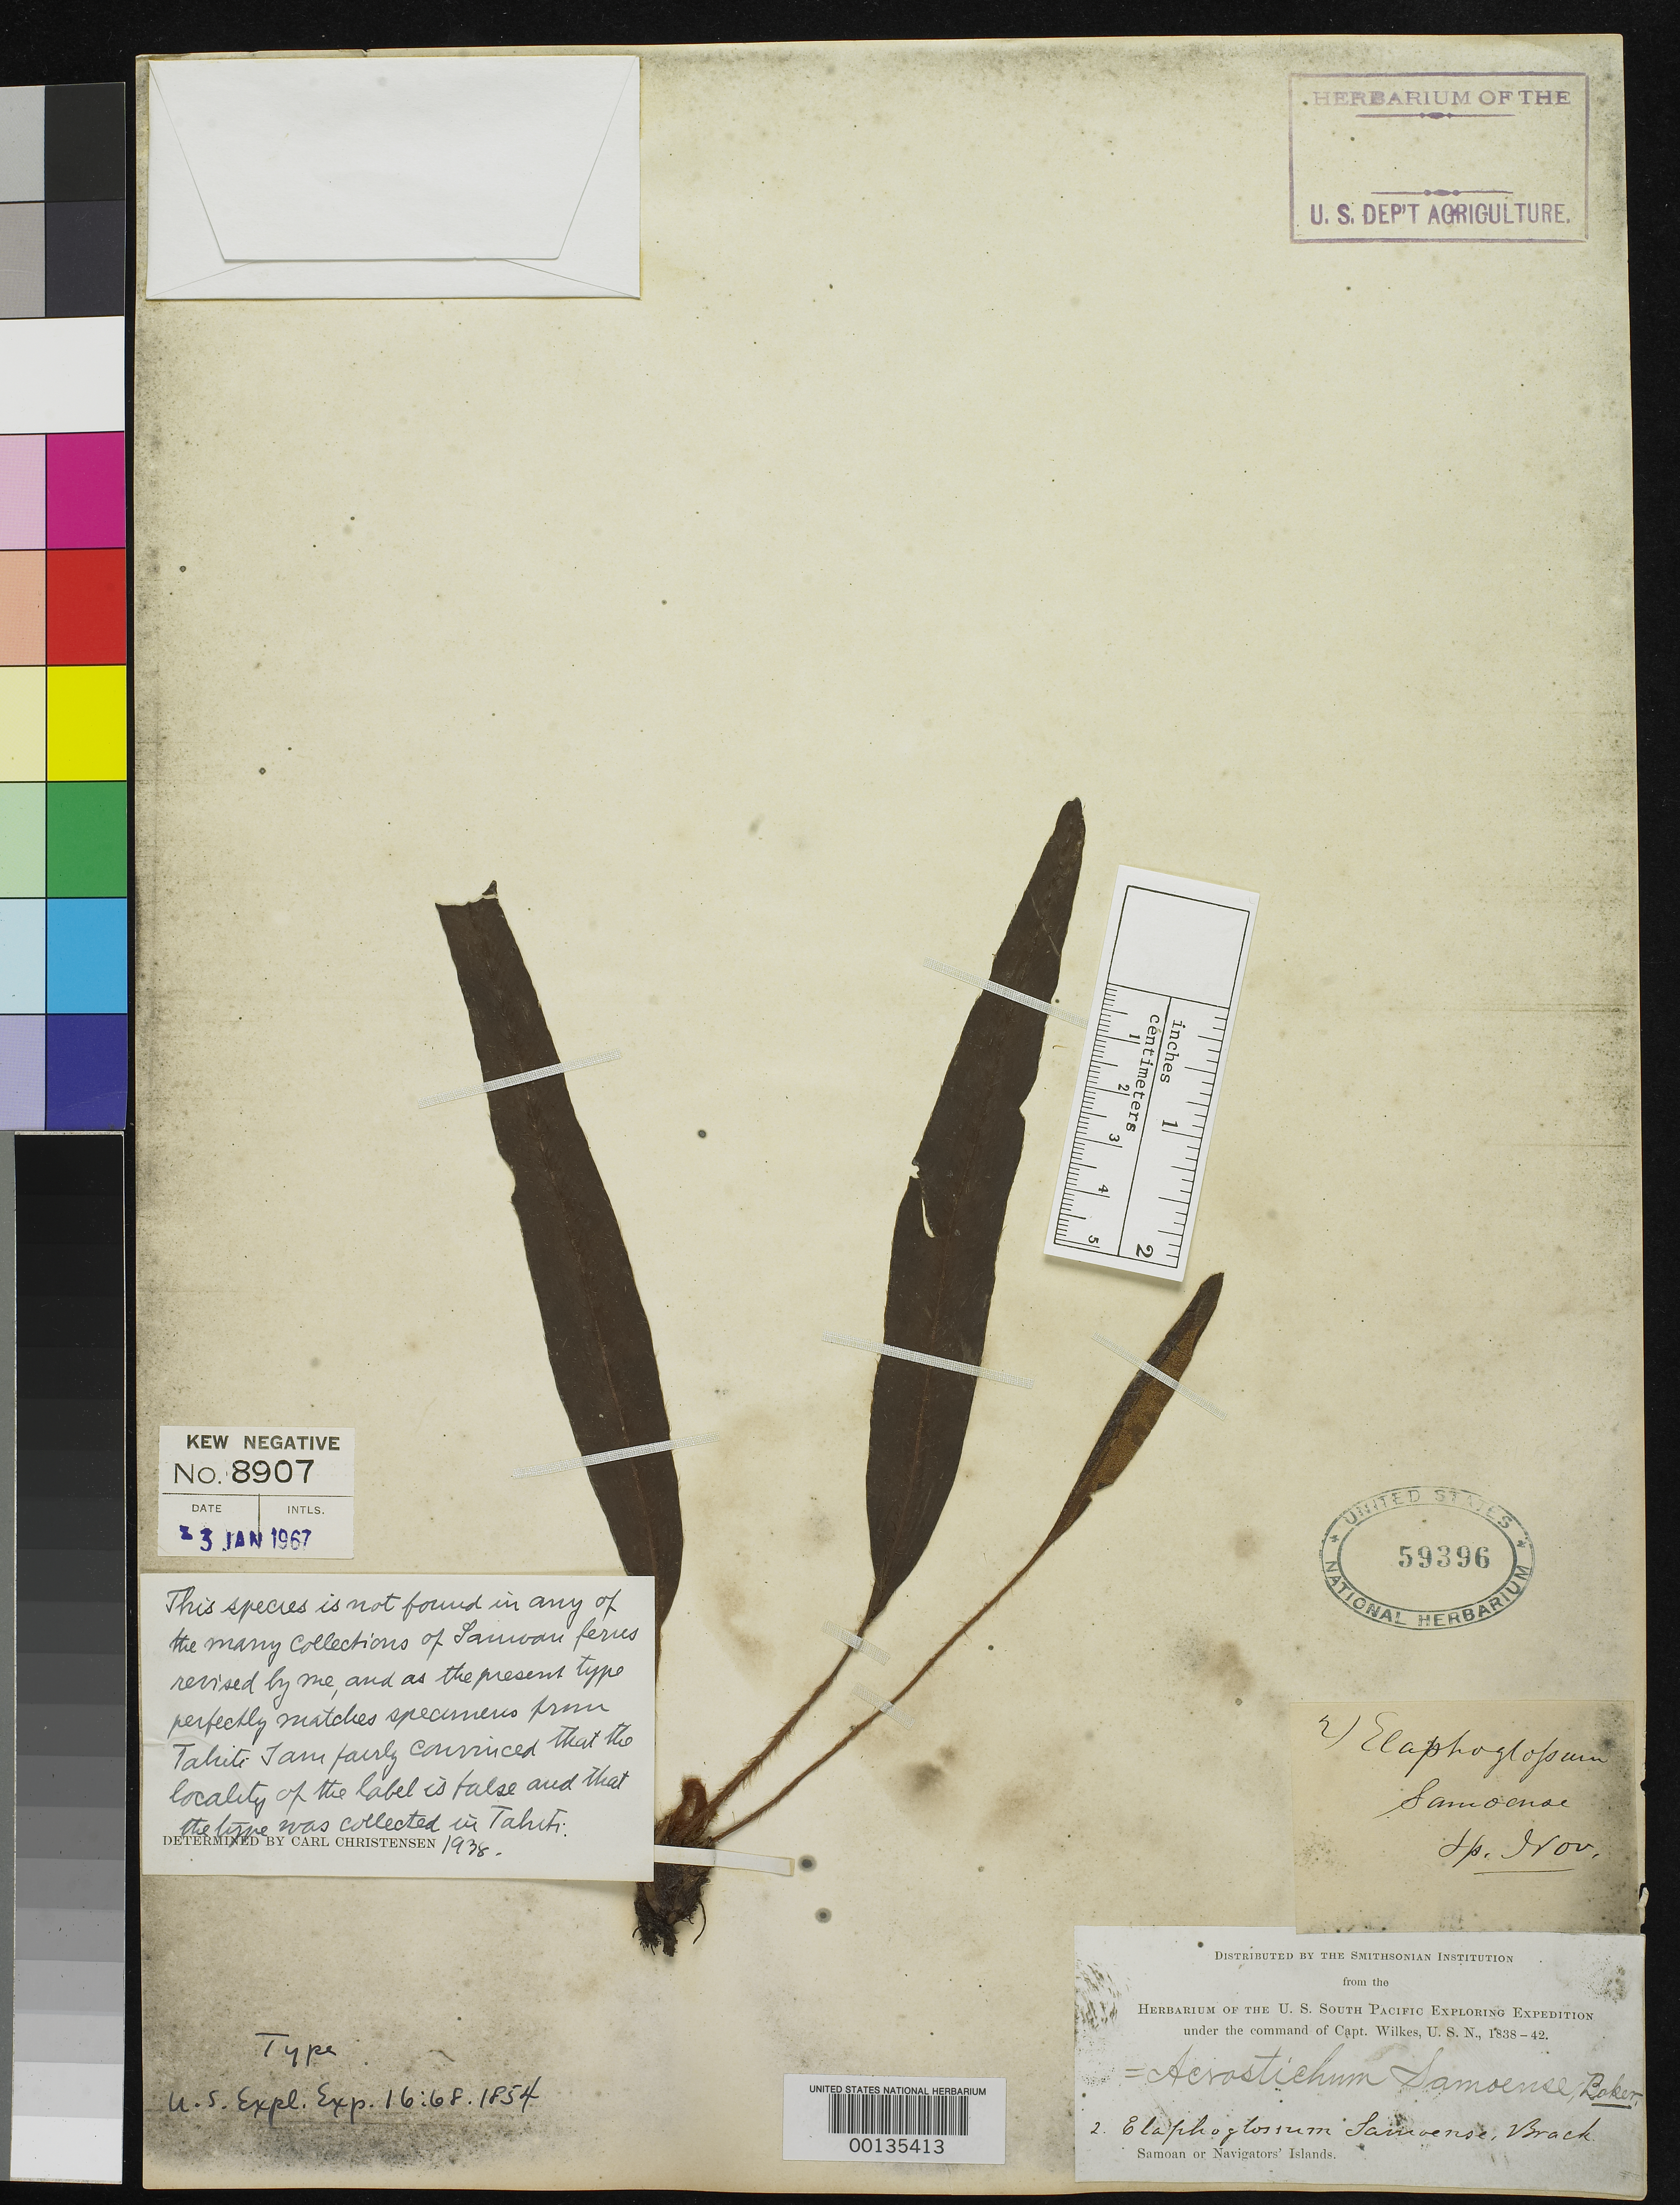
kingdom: Plantae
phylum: Tracheophyta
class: Polypodiopsida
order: Polypodiales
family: Dryopteridaceae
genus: Elaphoglossum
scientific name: Elaphoglossum samoense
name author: Brack. in Wilkes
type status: Holotype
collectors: Wilkes Explor. Exped.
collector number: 2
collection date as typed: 1838 to -- --- 1842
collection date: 1838/1842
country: American Samoa / Samoa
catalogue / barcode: US 59396